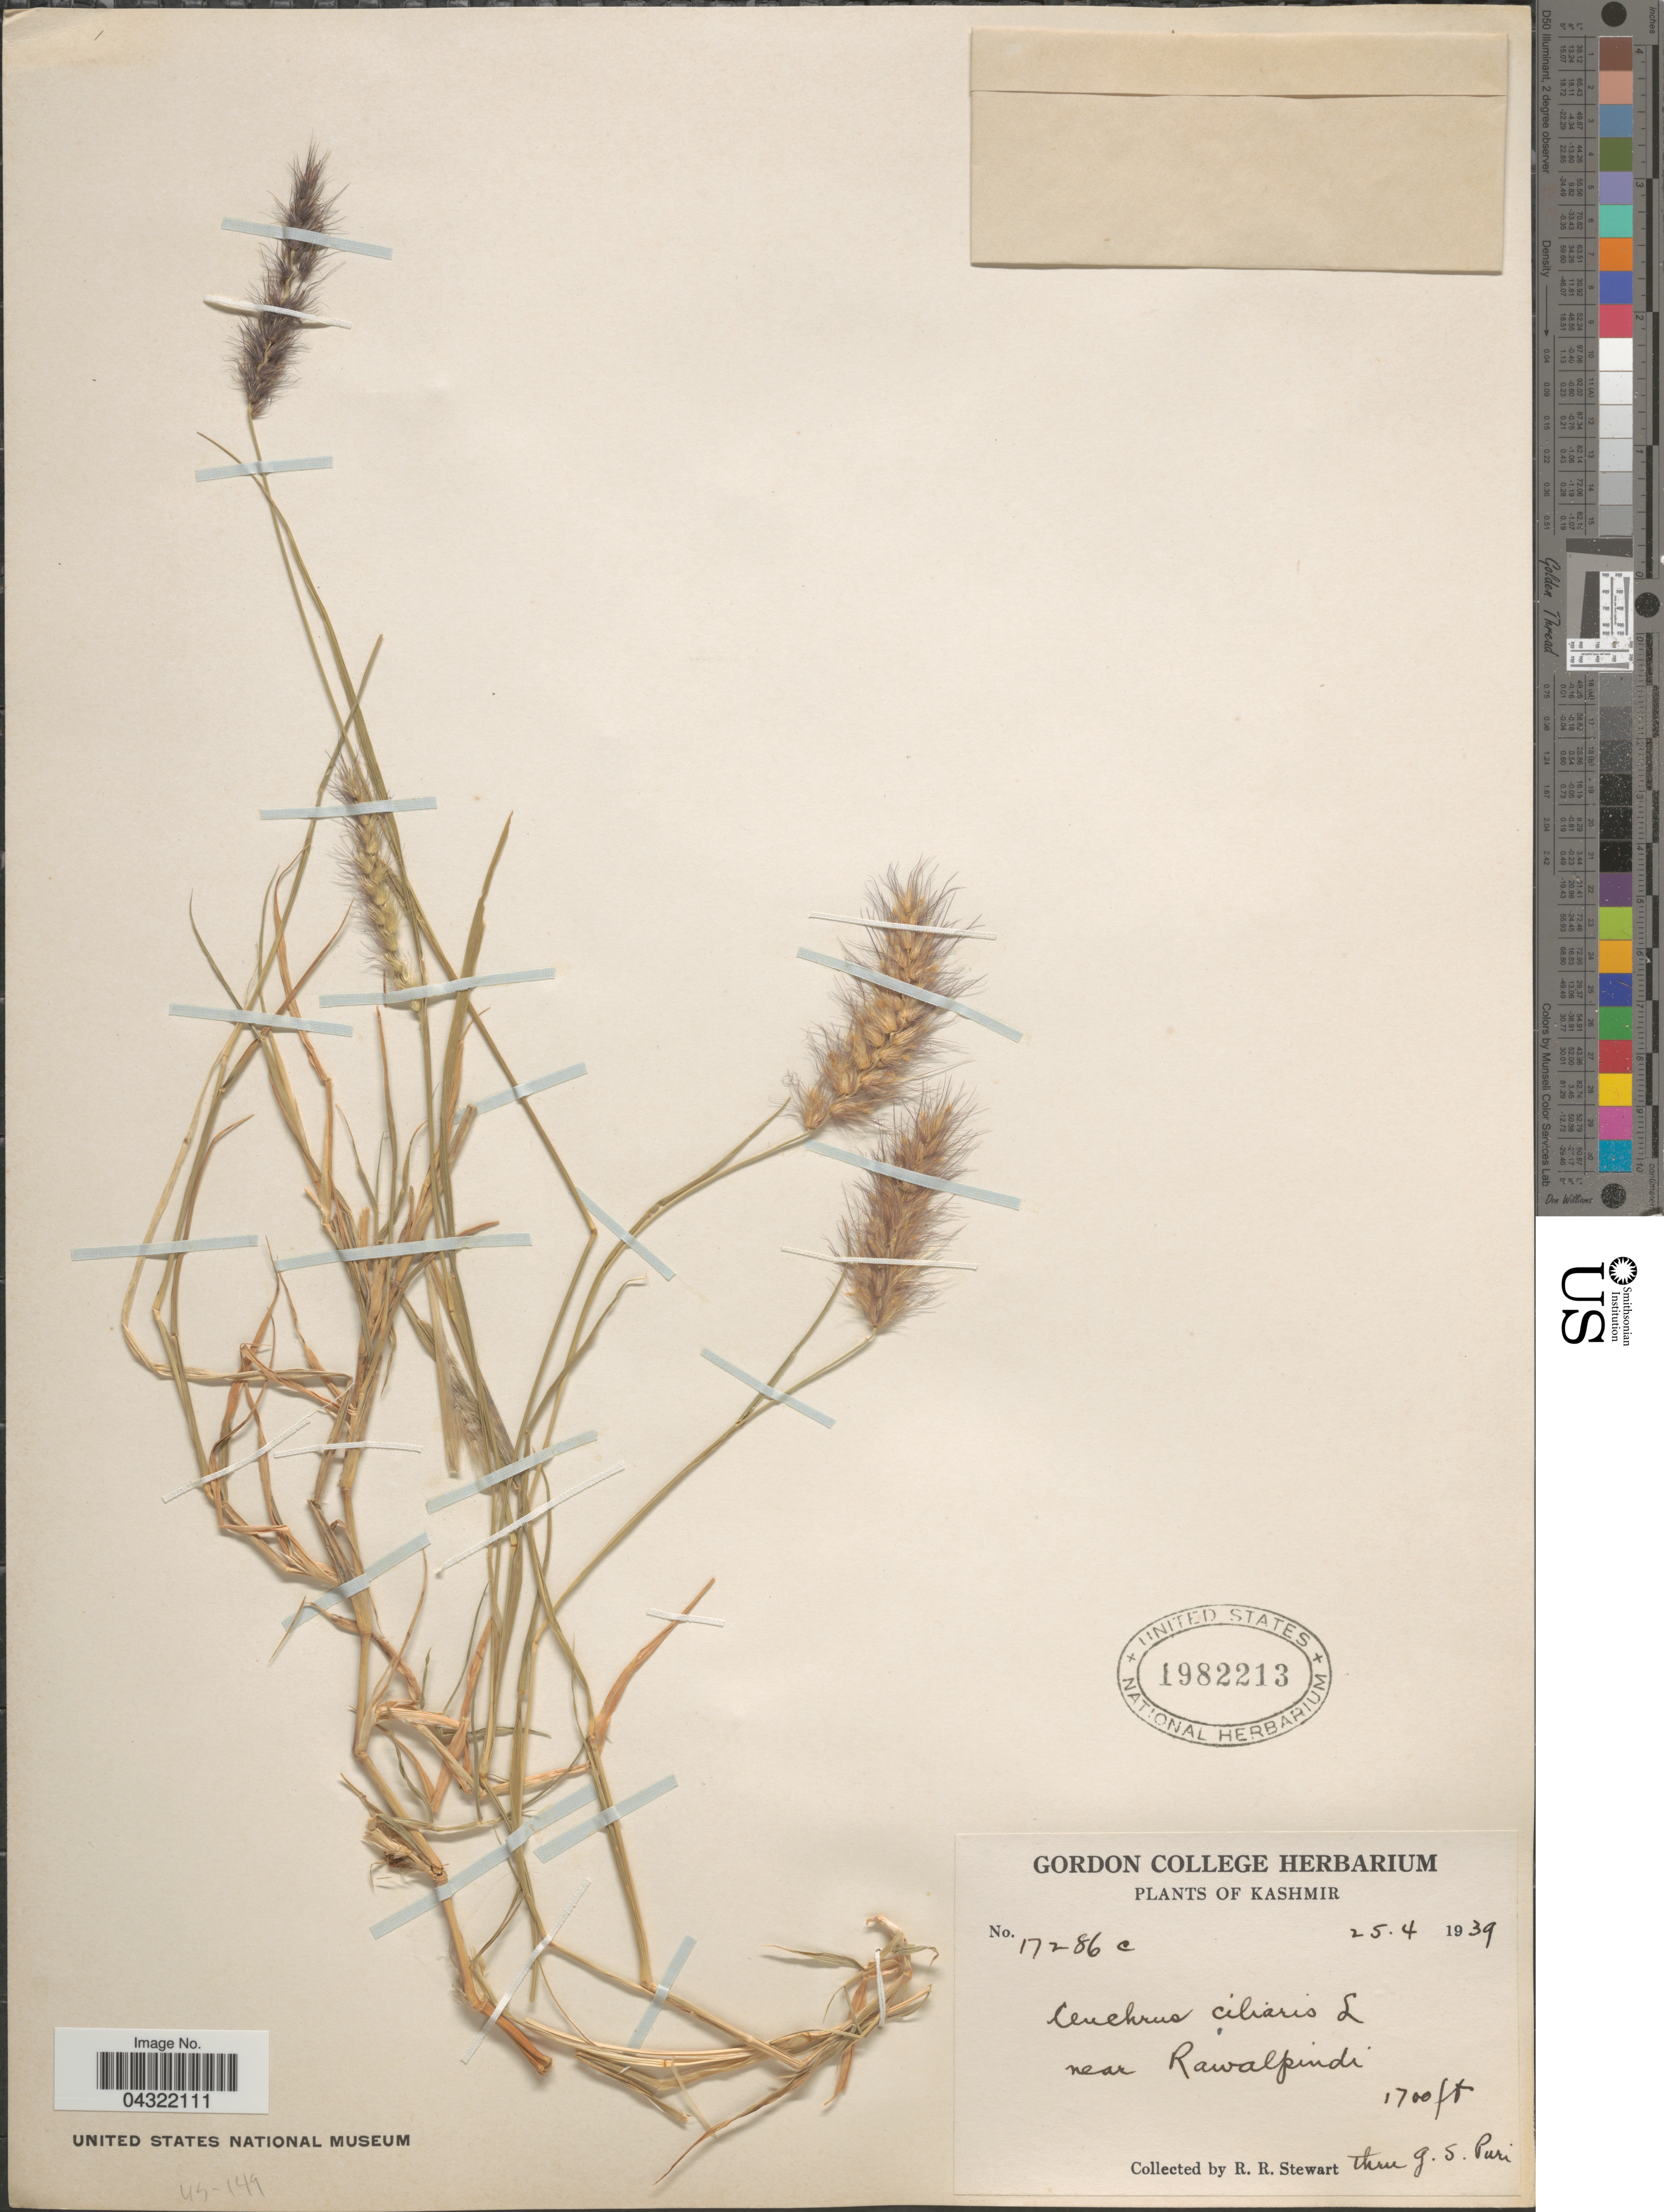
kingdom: Plantae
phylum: Tracheophyta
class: Liliopsida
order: Poales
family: Poaceae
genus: Cenchrus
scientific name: Cenchrus ciliaris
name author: L.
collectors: R. Stewart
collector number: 17286c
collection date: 1939-04-25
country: Pakistan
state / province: Punjab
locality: Kashmir. Near Rawalpindi.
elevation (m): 518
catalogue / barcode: US 1982213